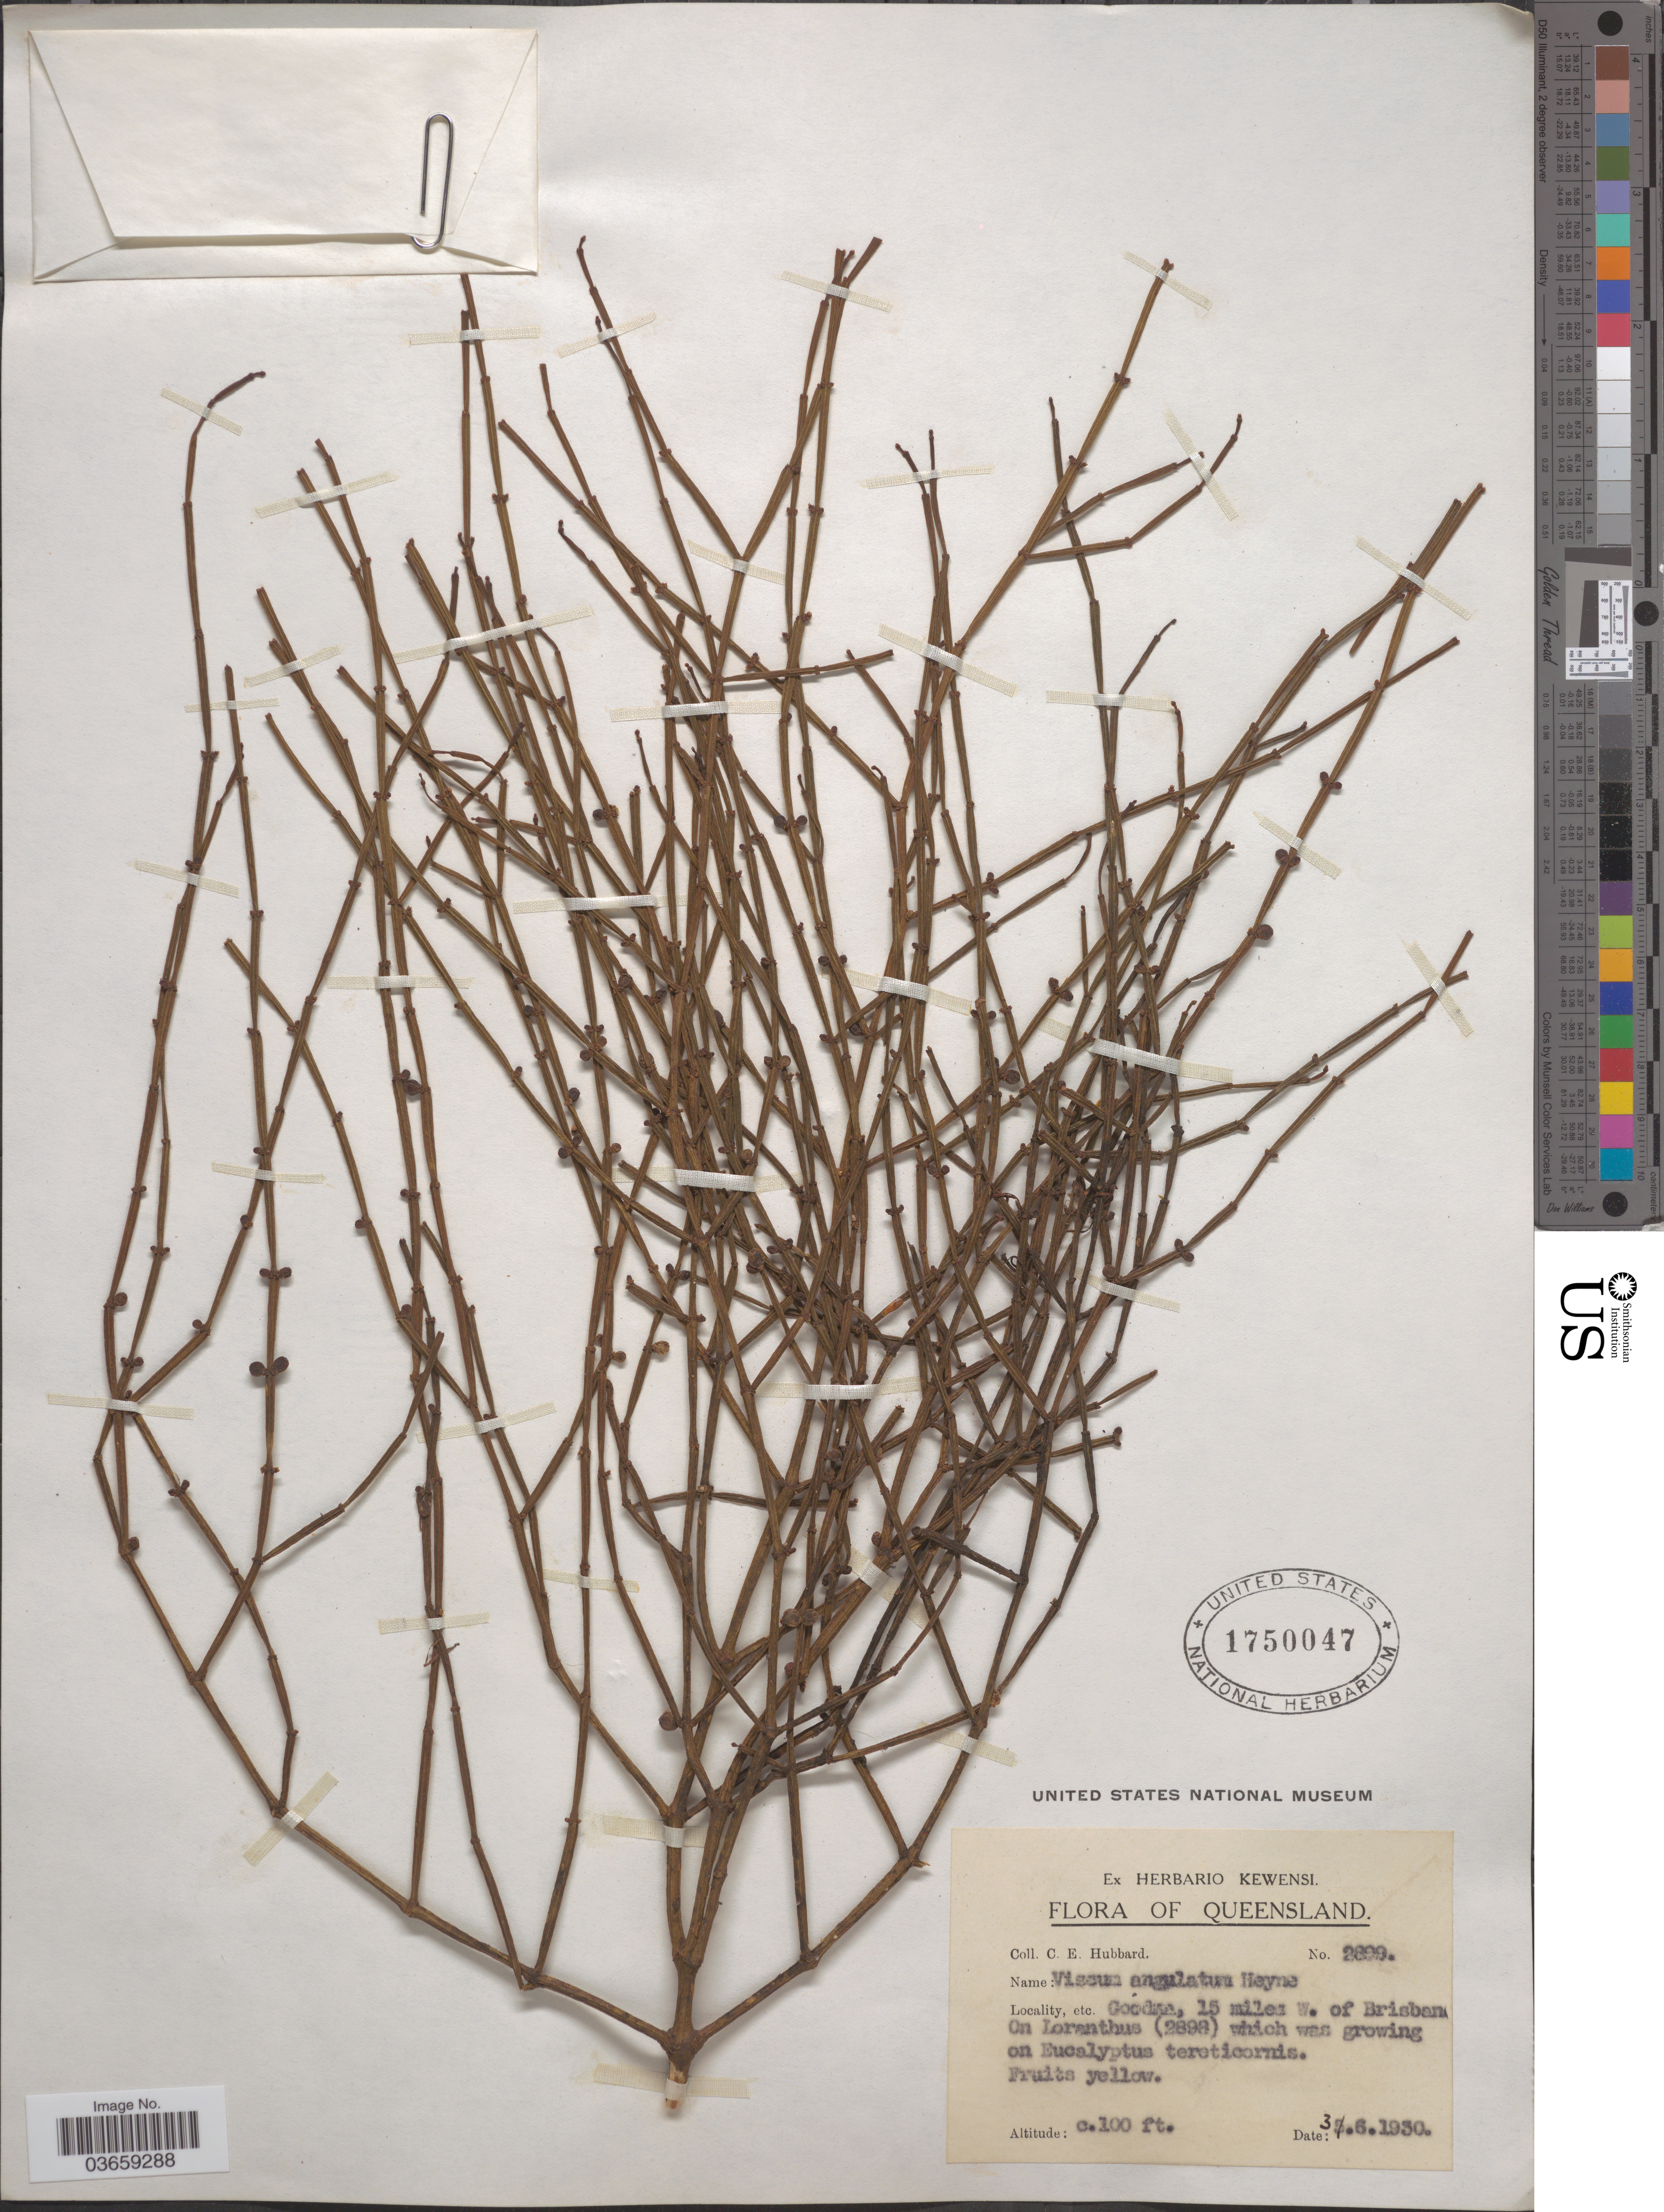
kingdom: Plantae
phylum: Tracheophyta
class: Magnoliopsida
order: Santalales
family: Viscaceae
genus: Viscum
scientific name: Viscum articulatum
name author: Burm. f.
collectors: C. E. Hubbard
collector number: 2899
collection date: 1930-06-03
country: Australia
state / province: Queensland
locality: Goodna, 15 miles W. of Brisban.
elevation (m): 30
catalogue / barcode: US 1750047